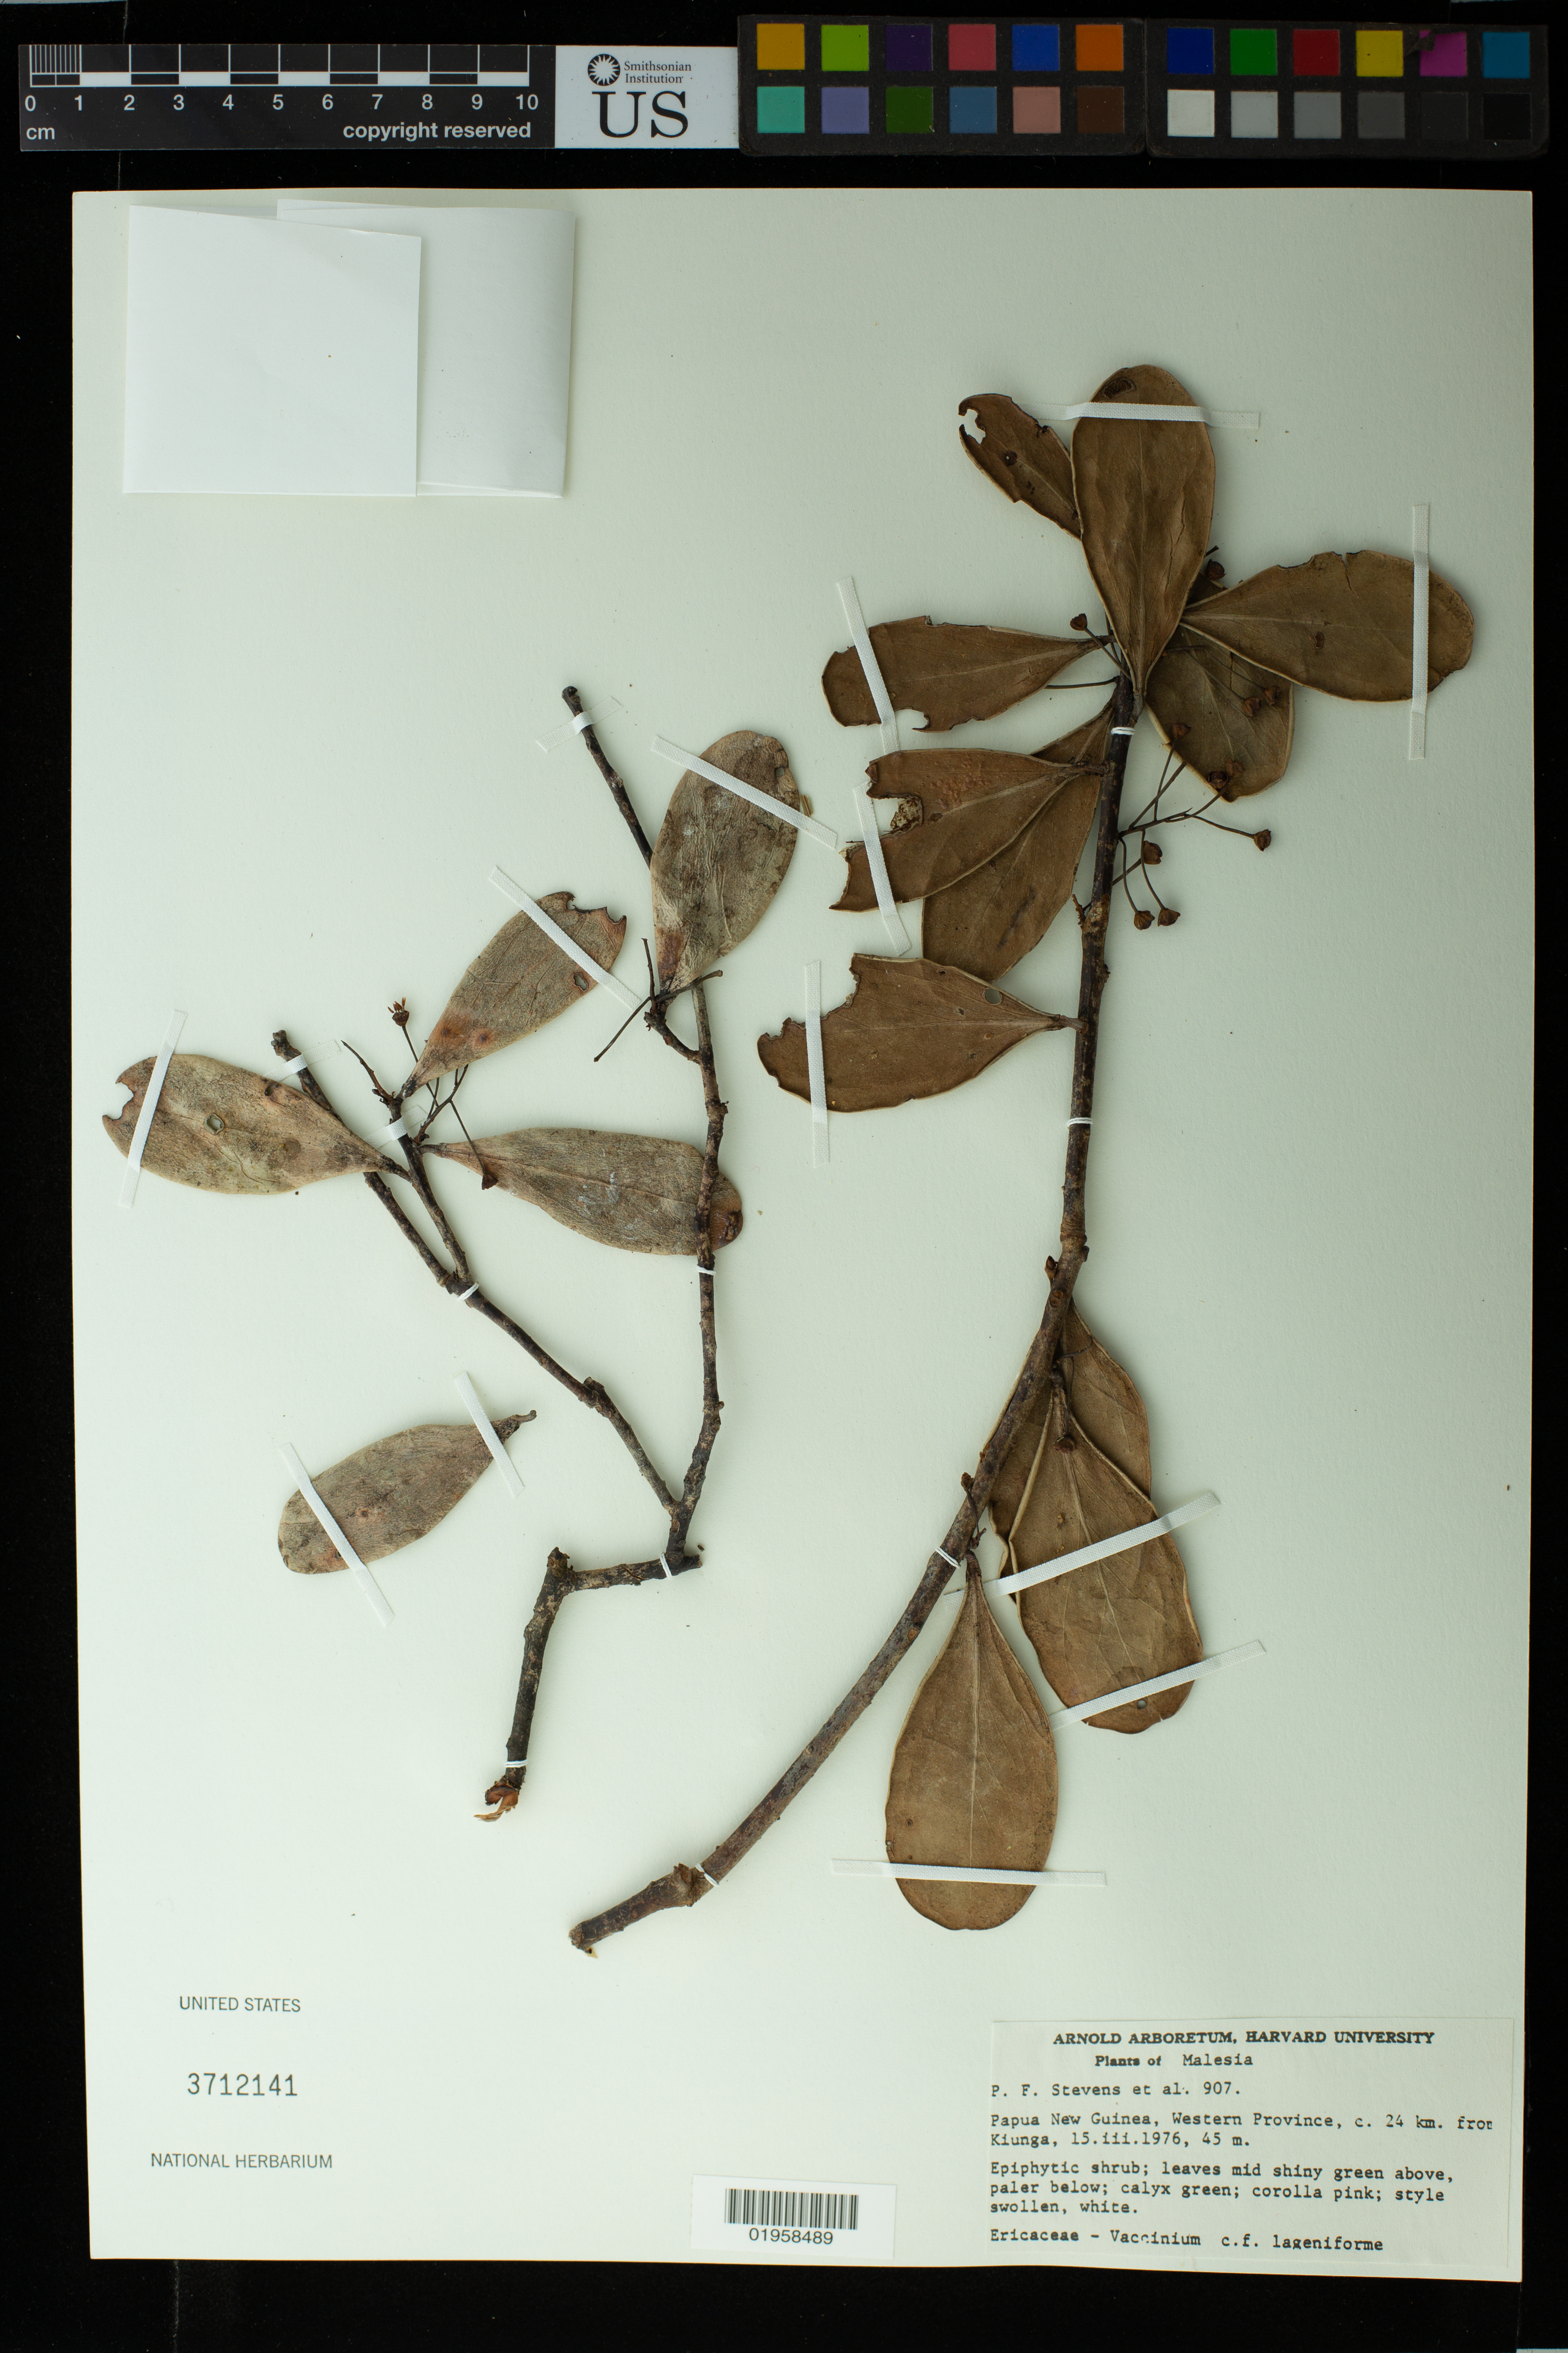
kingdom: Plantae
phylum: Tracheophyta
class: Magnoliopsida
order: Ericales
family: Ericaceae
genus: Vaccinium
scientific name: Vaccinium lageniforme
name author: J.J. Sm.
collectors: P. F. Stevens et al.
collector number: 907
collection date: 1976-03-15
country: Papua New Guinea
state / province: Western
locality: Kiunga. About 24 km from Kiunga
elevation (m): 45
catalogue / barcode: US 3712141